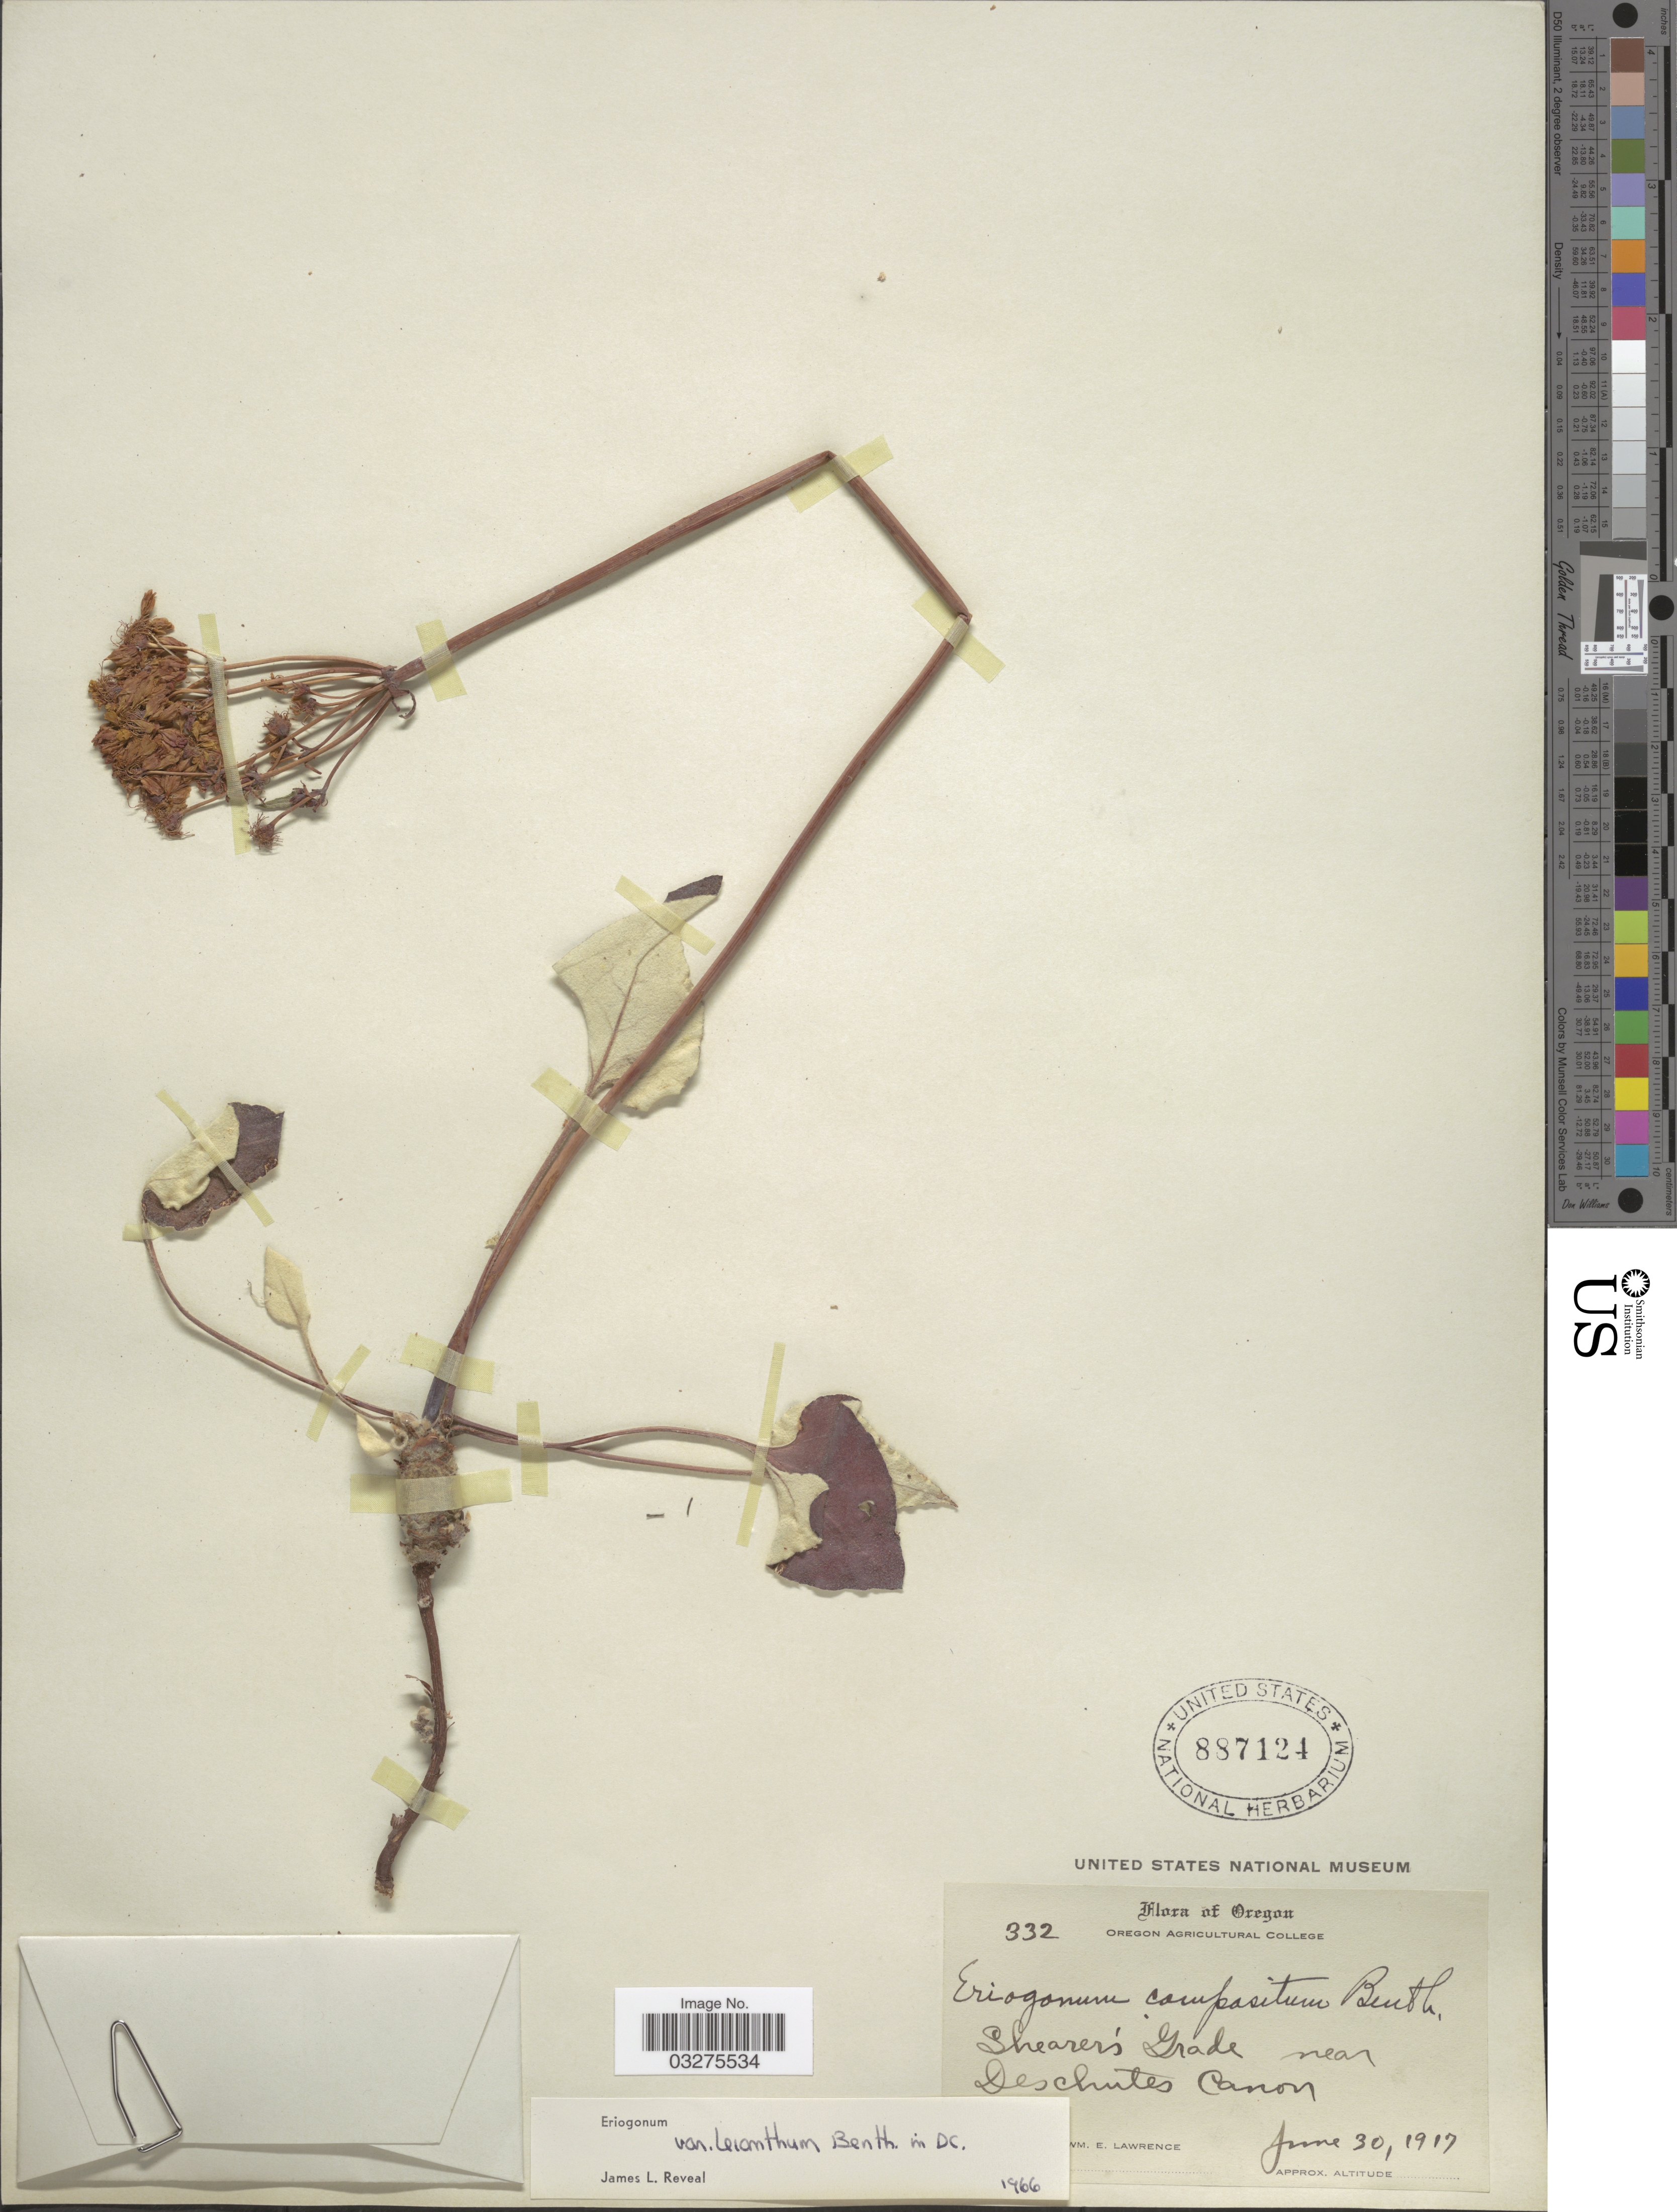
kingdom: Plantae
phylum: Tracheophyta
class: Magnoliopsida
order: Caryophyllales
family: Polygonaceae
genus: Eriogonum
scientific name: Eriogonum compositum var. leianthum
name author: Hook.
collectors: W. Lawrence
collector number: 332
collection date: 1917-06-30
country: United States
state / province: Oregon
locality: Shearer's Grade near Deschutes Canon.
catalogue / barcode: US 887124